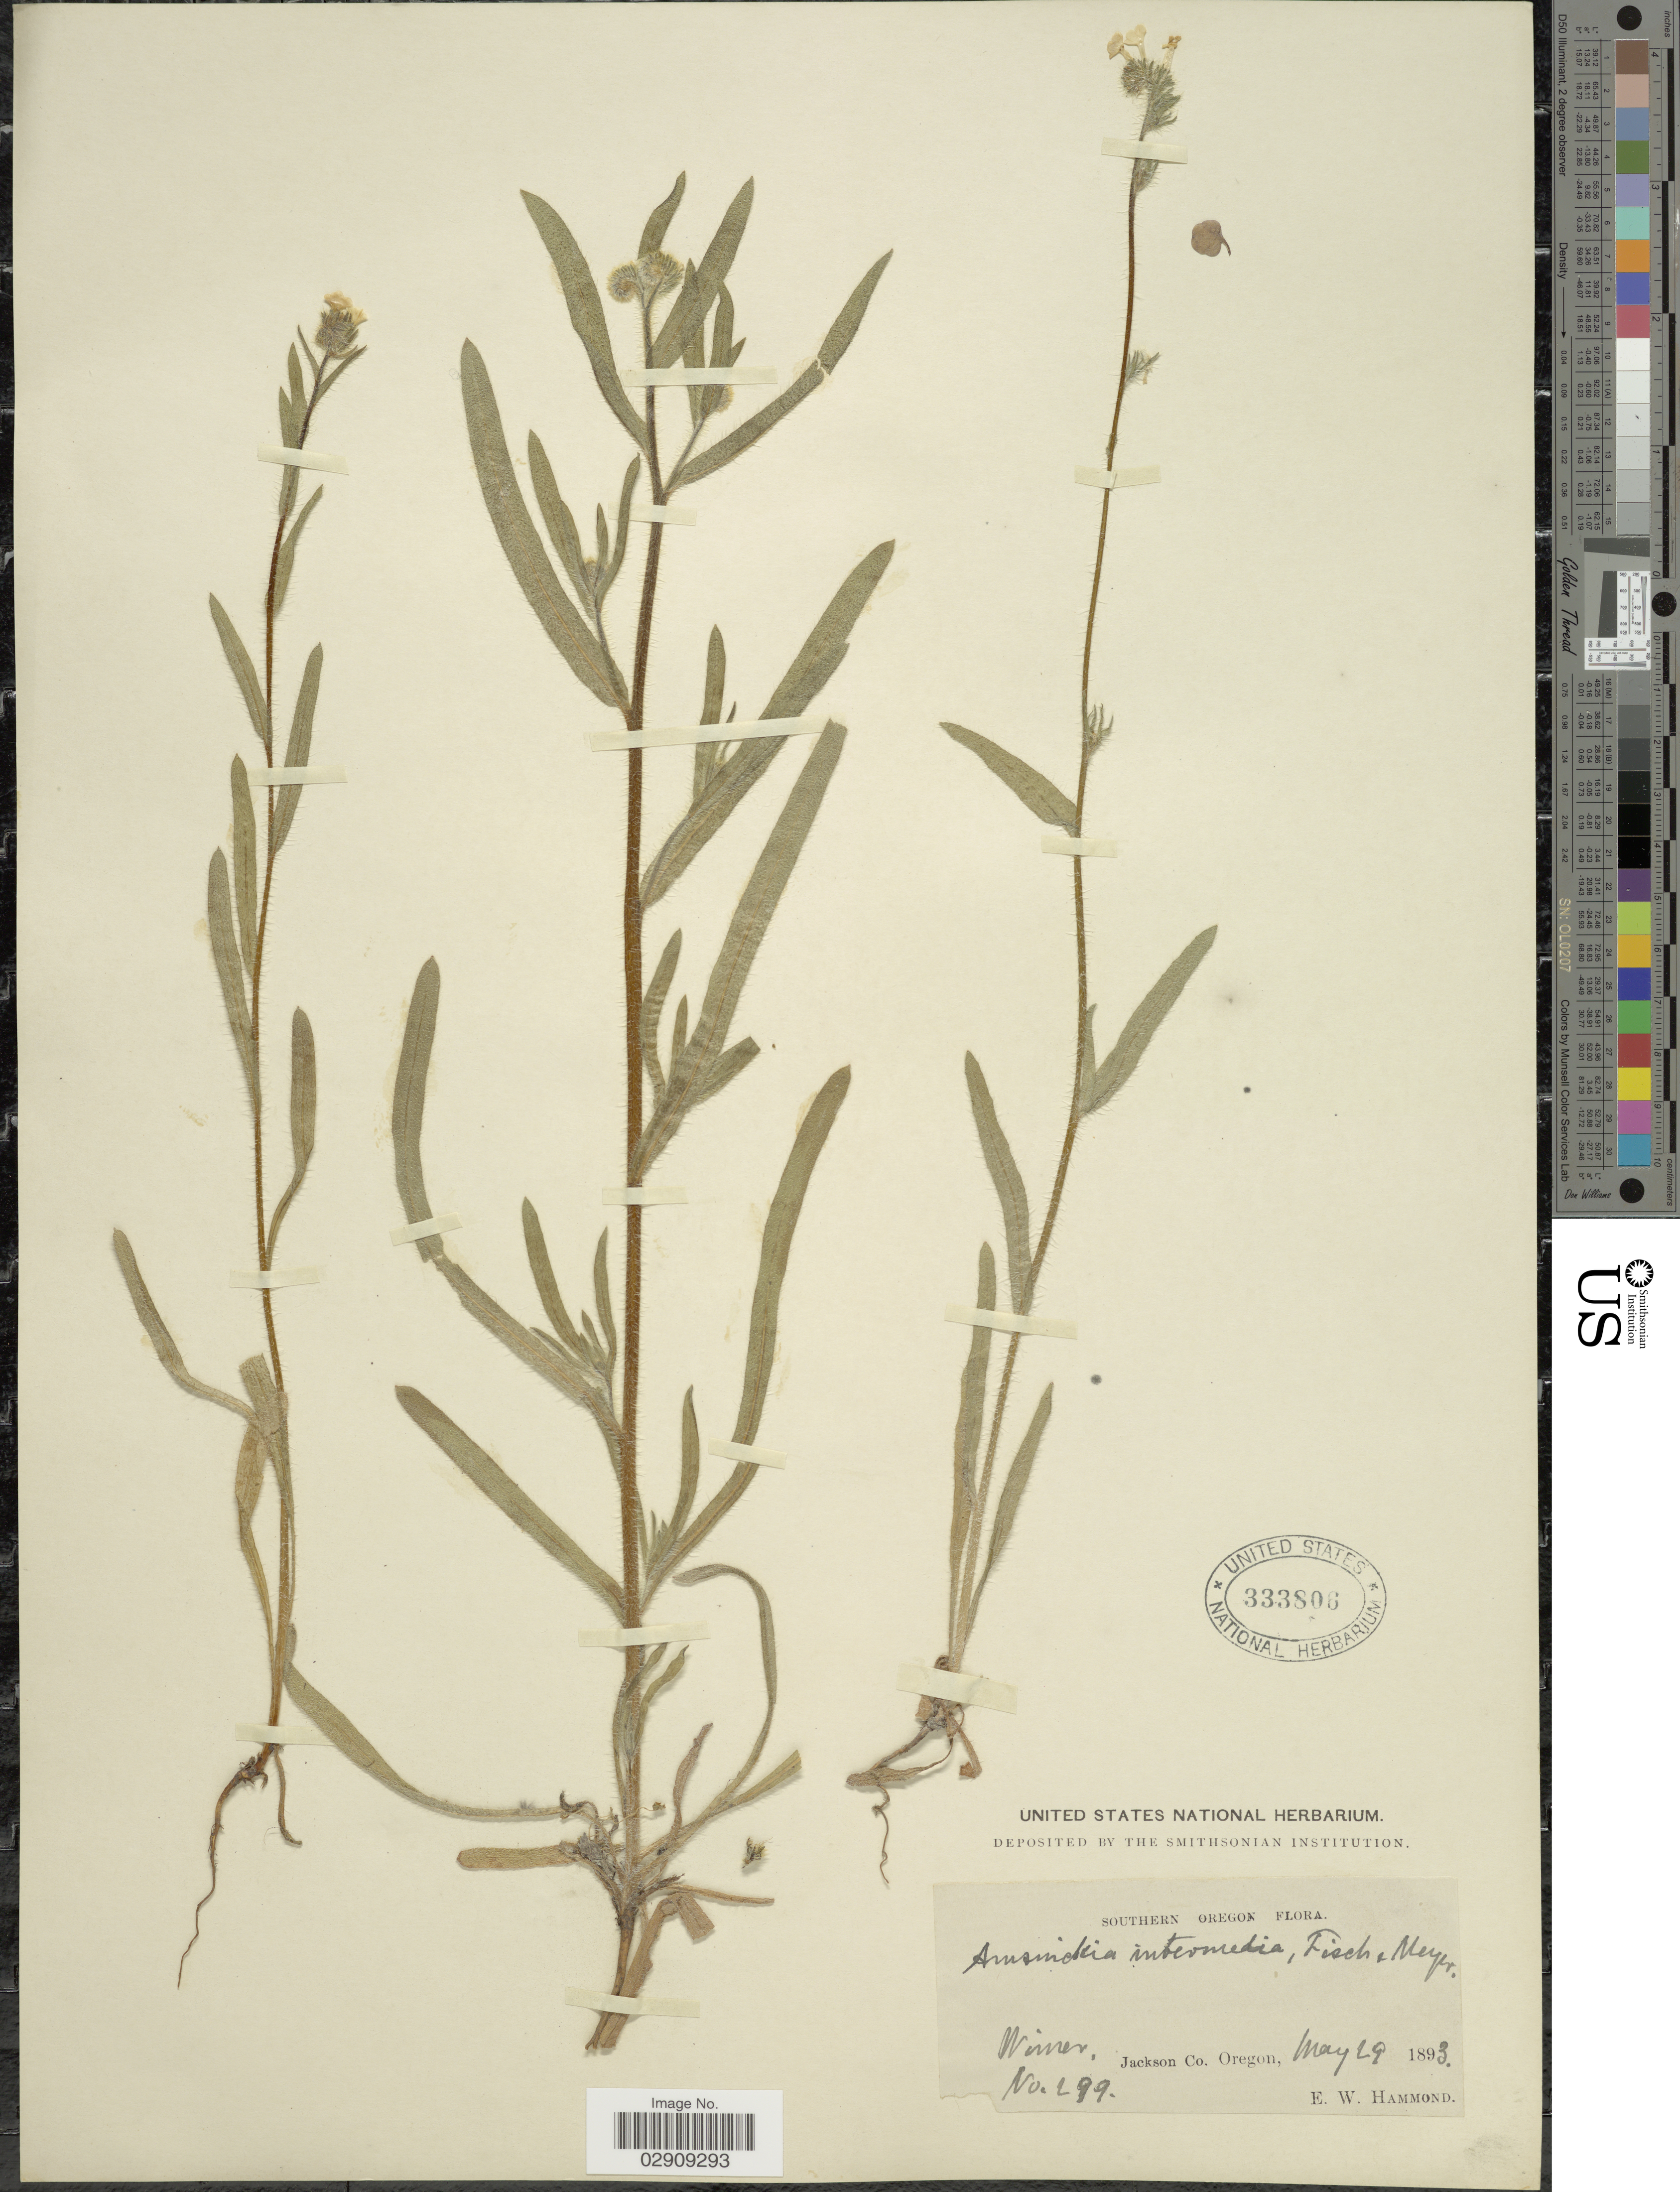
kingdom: Plantae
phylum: Tracheophyta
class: Magnoliopsida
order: Boraginales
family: Boraginaceae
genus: Amsinckia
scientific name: Amsinckia menziesii var. intermedia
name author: (Fisch. & C.A. Mey.) Ganders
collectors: E. Hammond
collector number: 299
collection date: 1893-05-29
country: United States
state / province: Oregon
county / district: Jackson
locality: Southern Oregon. Wimer, Jackson Co.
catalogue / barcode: US 333806